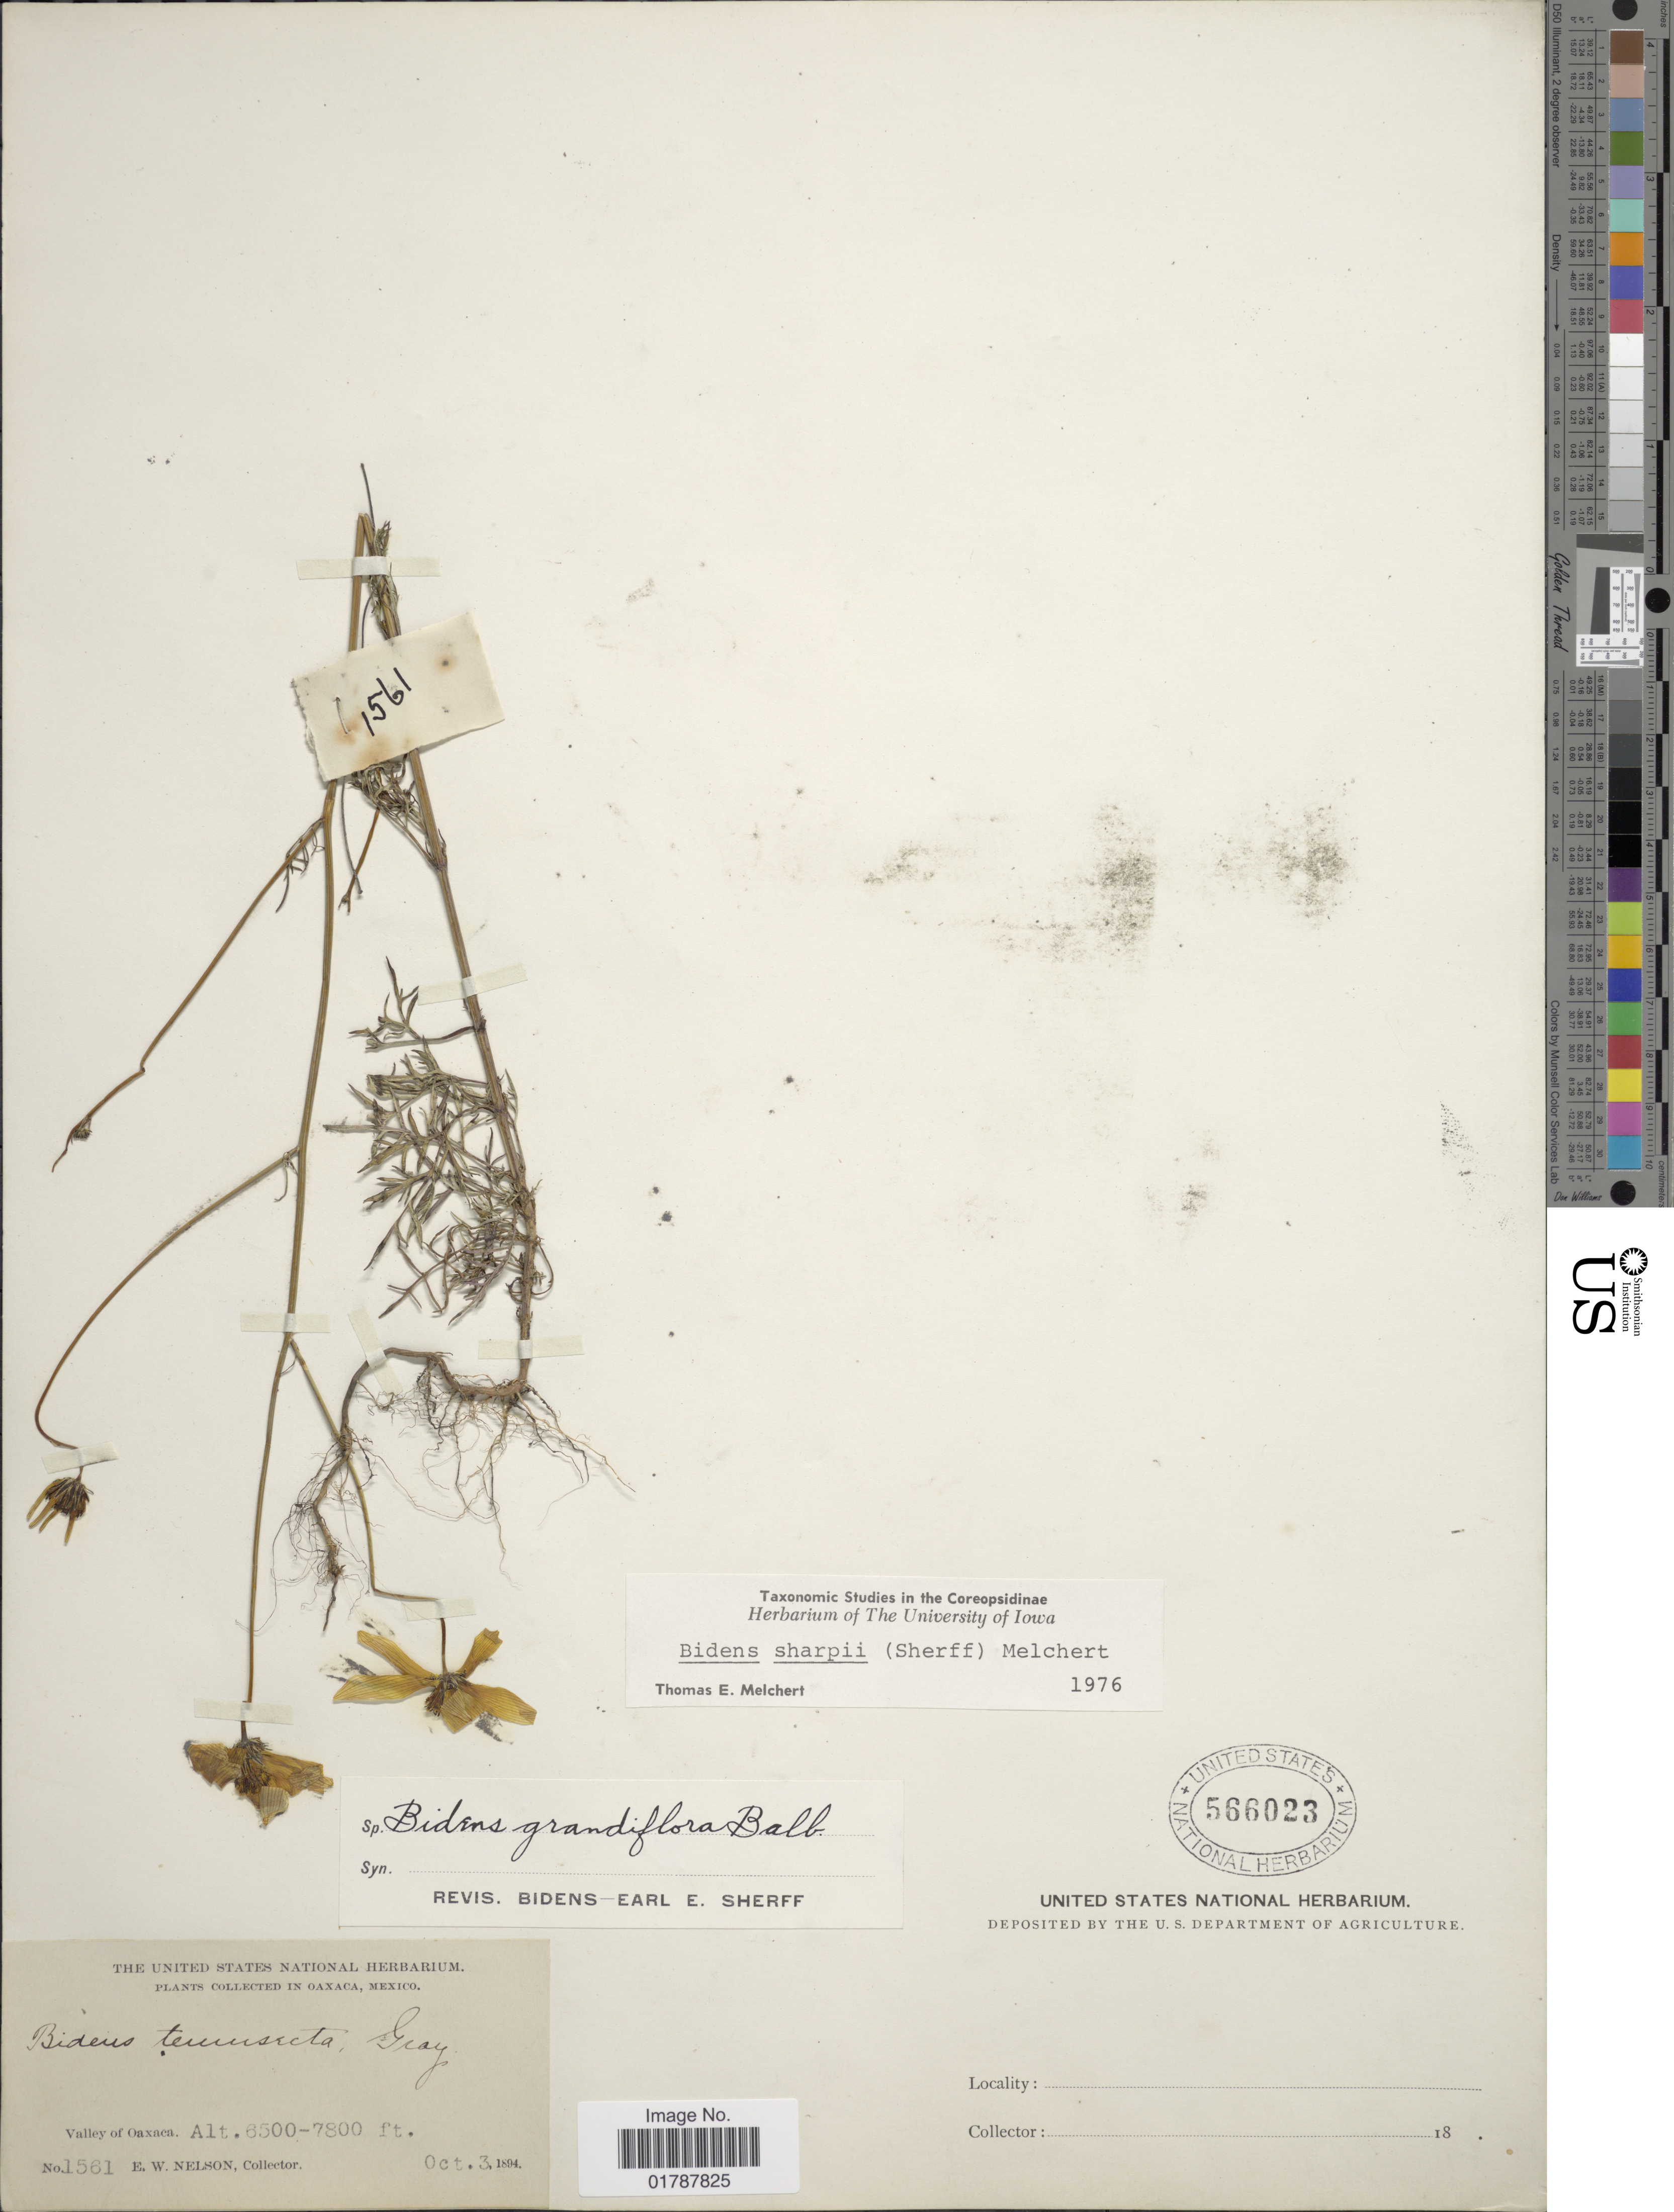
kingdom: Plantae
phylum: Tracheophyta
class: Magnoliopsida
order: Asterales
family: Asteraceae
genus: Bidens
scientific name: Bidens sharpii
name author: (Sherff) Melchert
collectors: E. W. Nelson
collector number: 1561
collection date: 1894-10-03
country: Mexico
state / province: Oaxaca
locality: Oaxaca, Mexico, Valley of Oaxaca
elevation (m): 1981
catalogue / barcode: US 566023